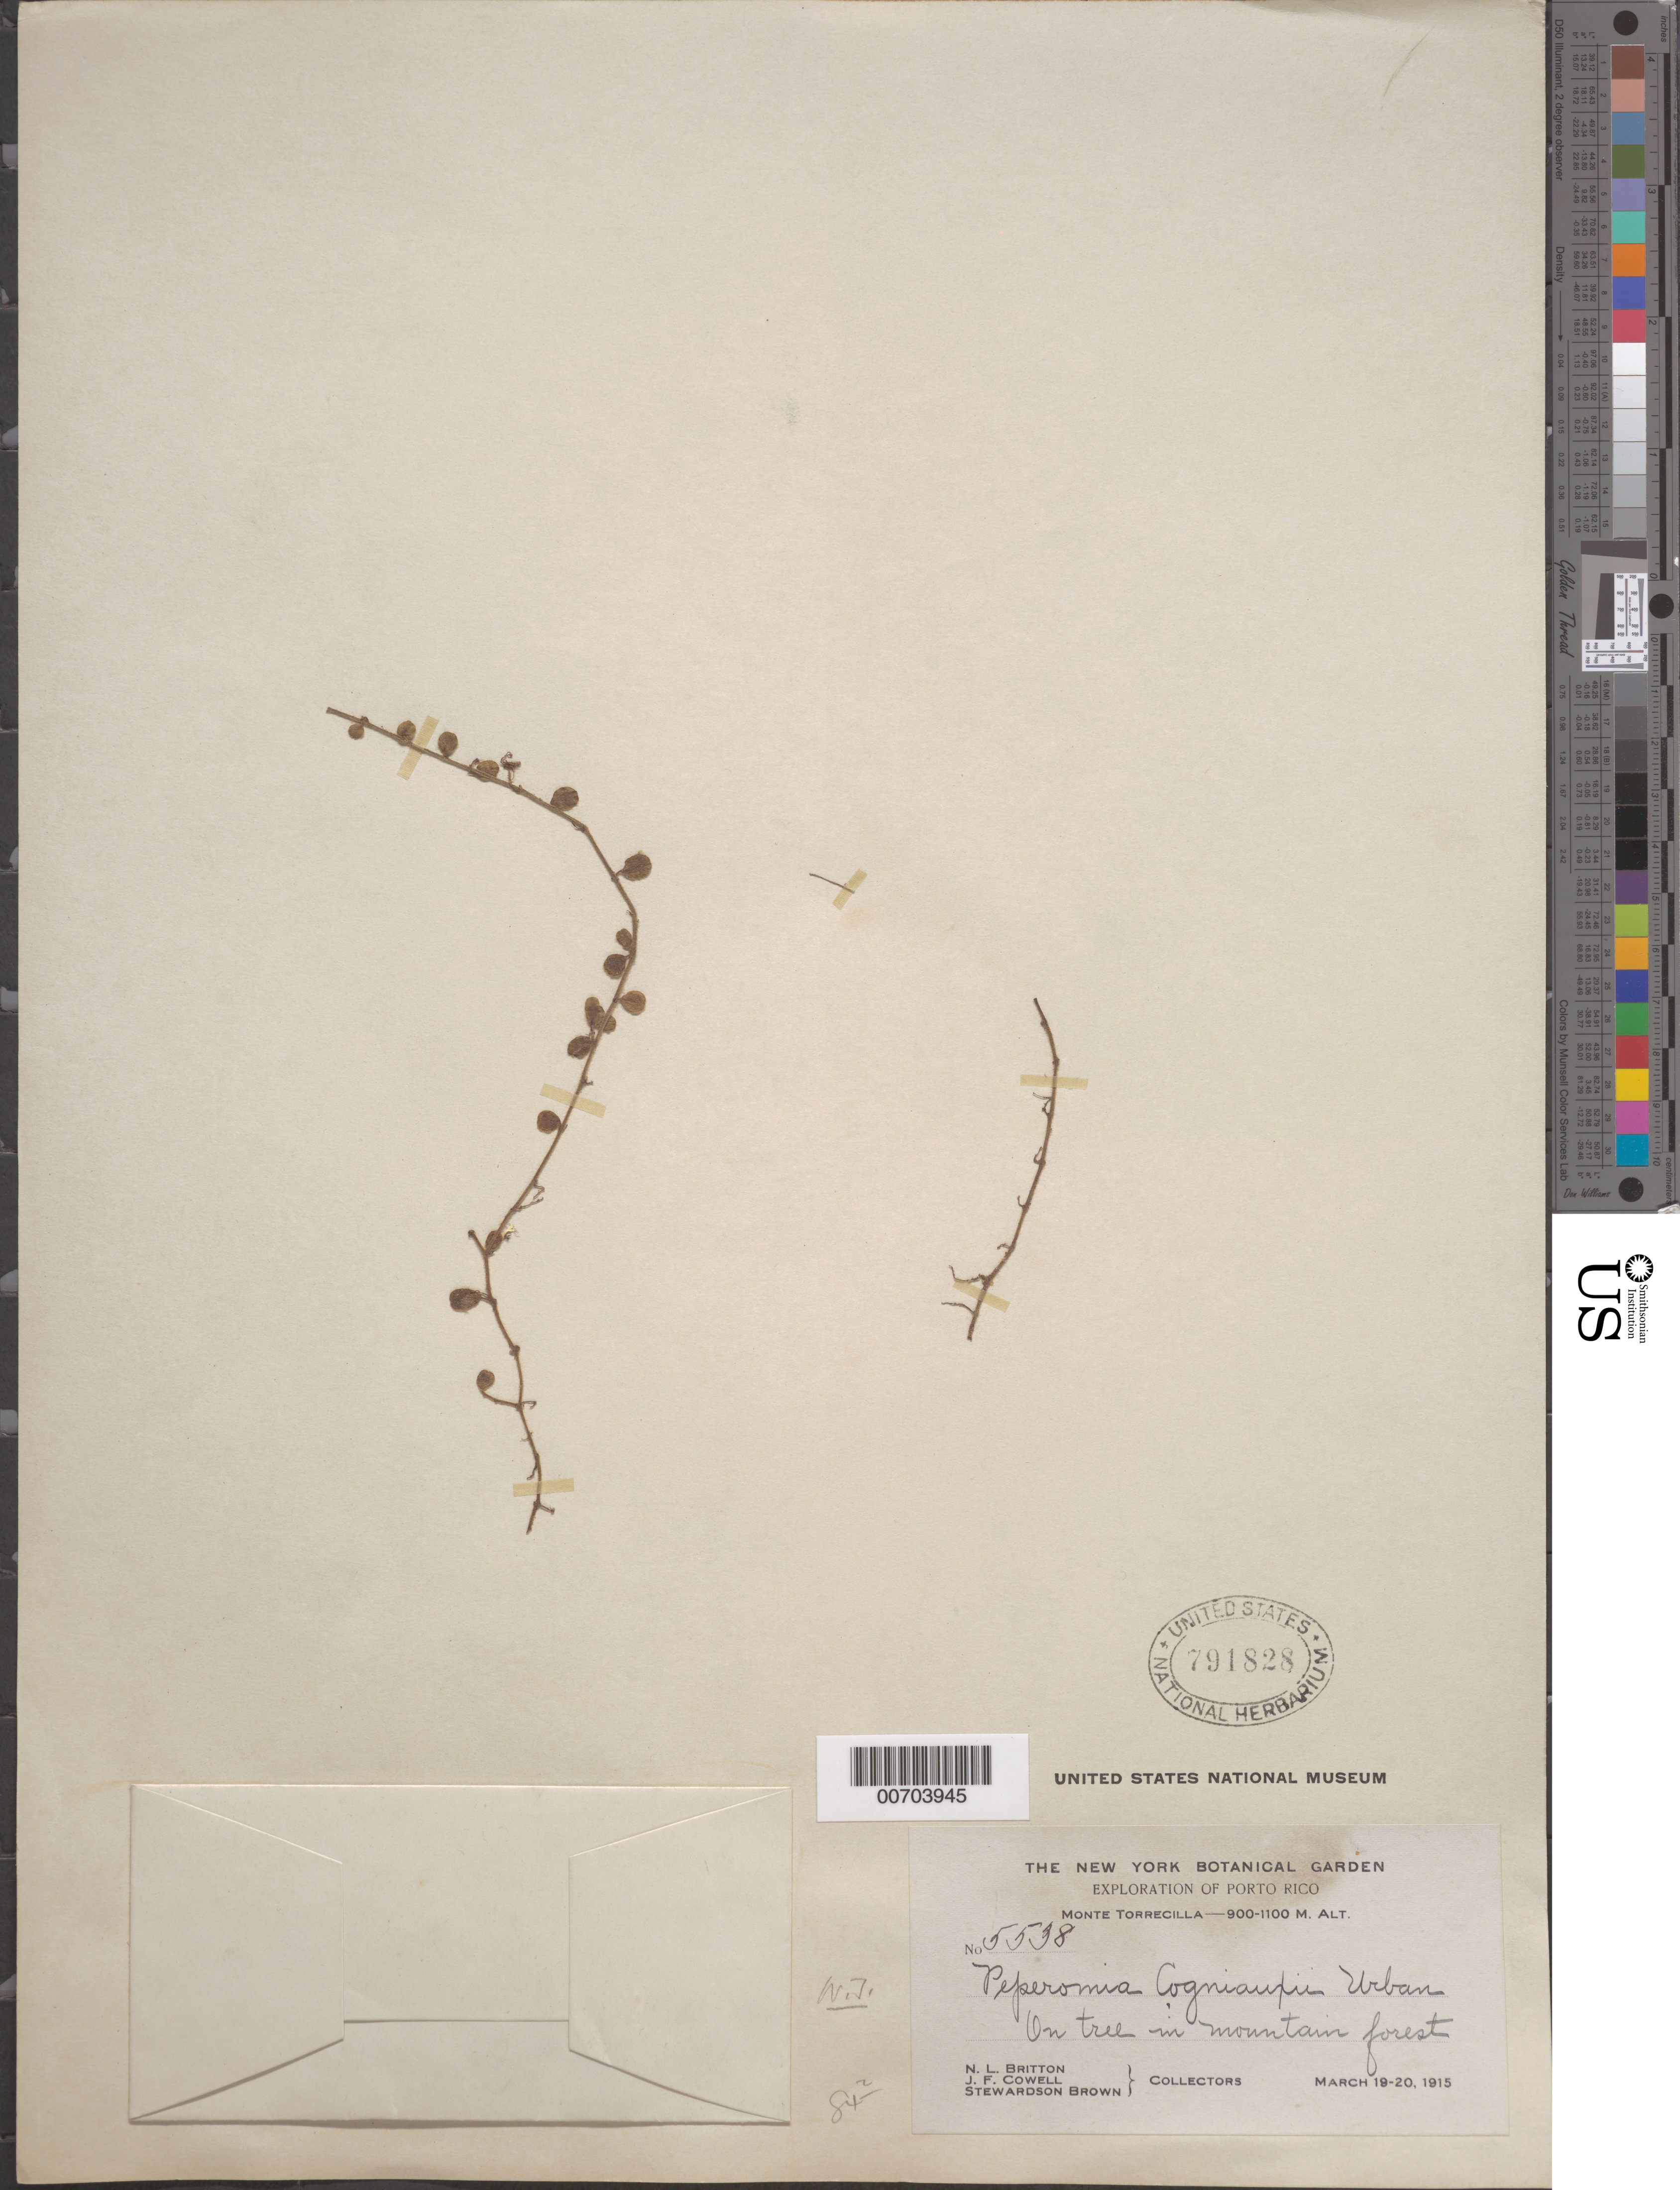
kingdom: Plantae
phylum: Tracheophyta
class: Magnoliopsida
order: Piperales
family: Piperaceae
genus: Peperomia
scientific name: Peperomia cogniauxii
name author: Urb.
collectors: N. Britton, J. F. Cowell & S. Brown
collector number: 5538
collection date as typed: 19 Mar 1915 to 20 Mar 1915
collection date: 1915-03-19/1915-03-20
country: Puerto Rico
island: Greater Antilles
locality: Monte Torrecilla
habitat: On tree in mountain forest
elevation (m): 900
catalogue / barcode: US 791828